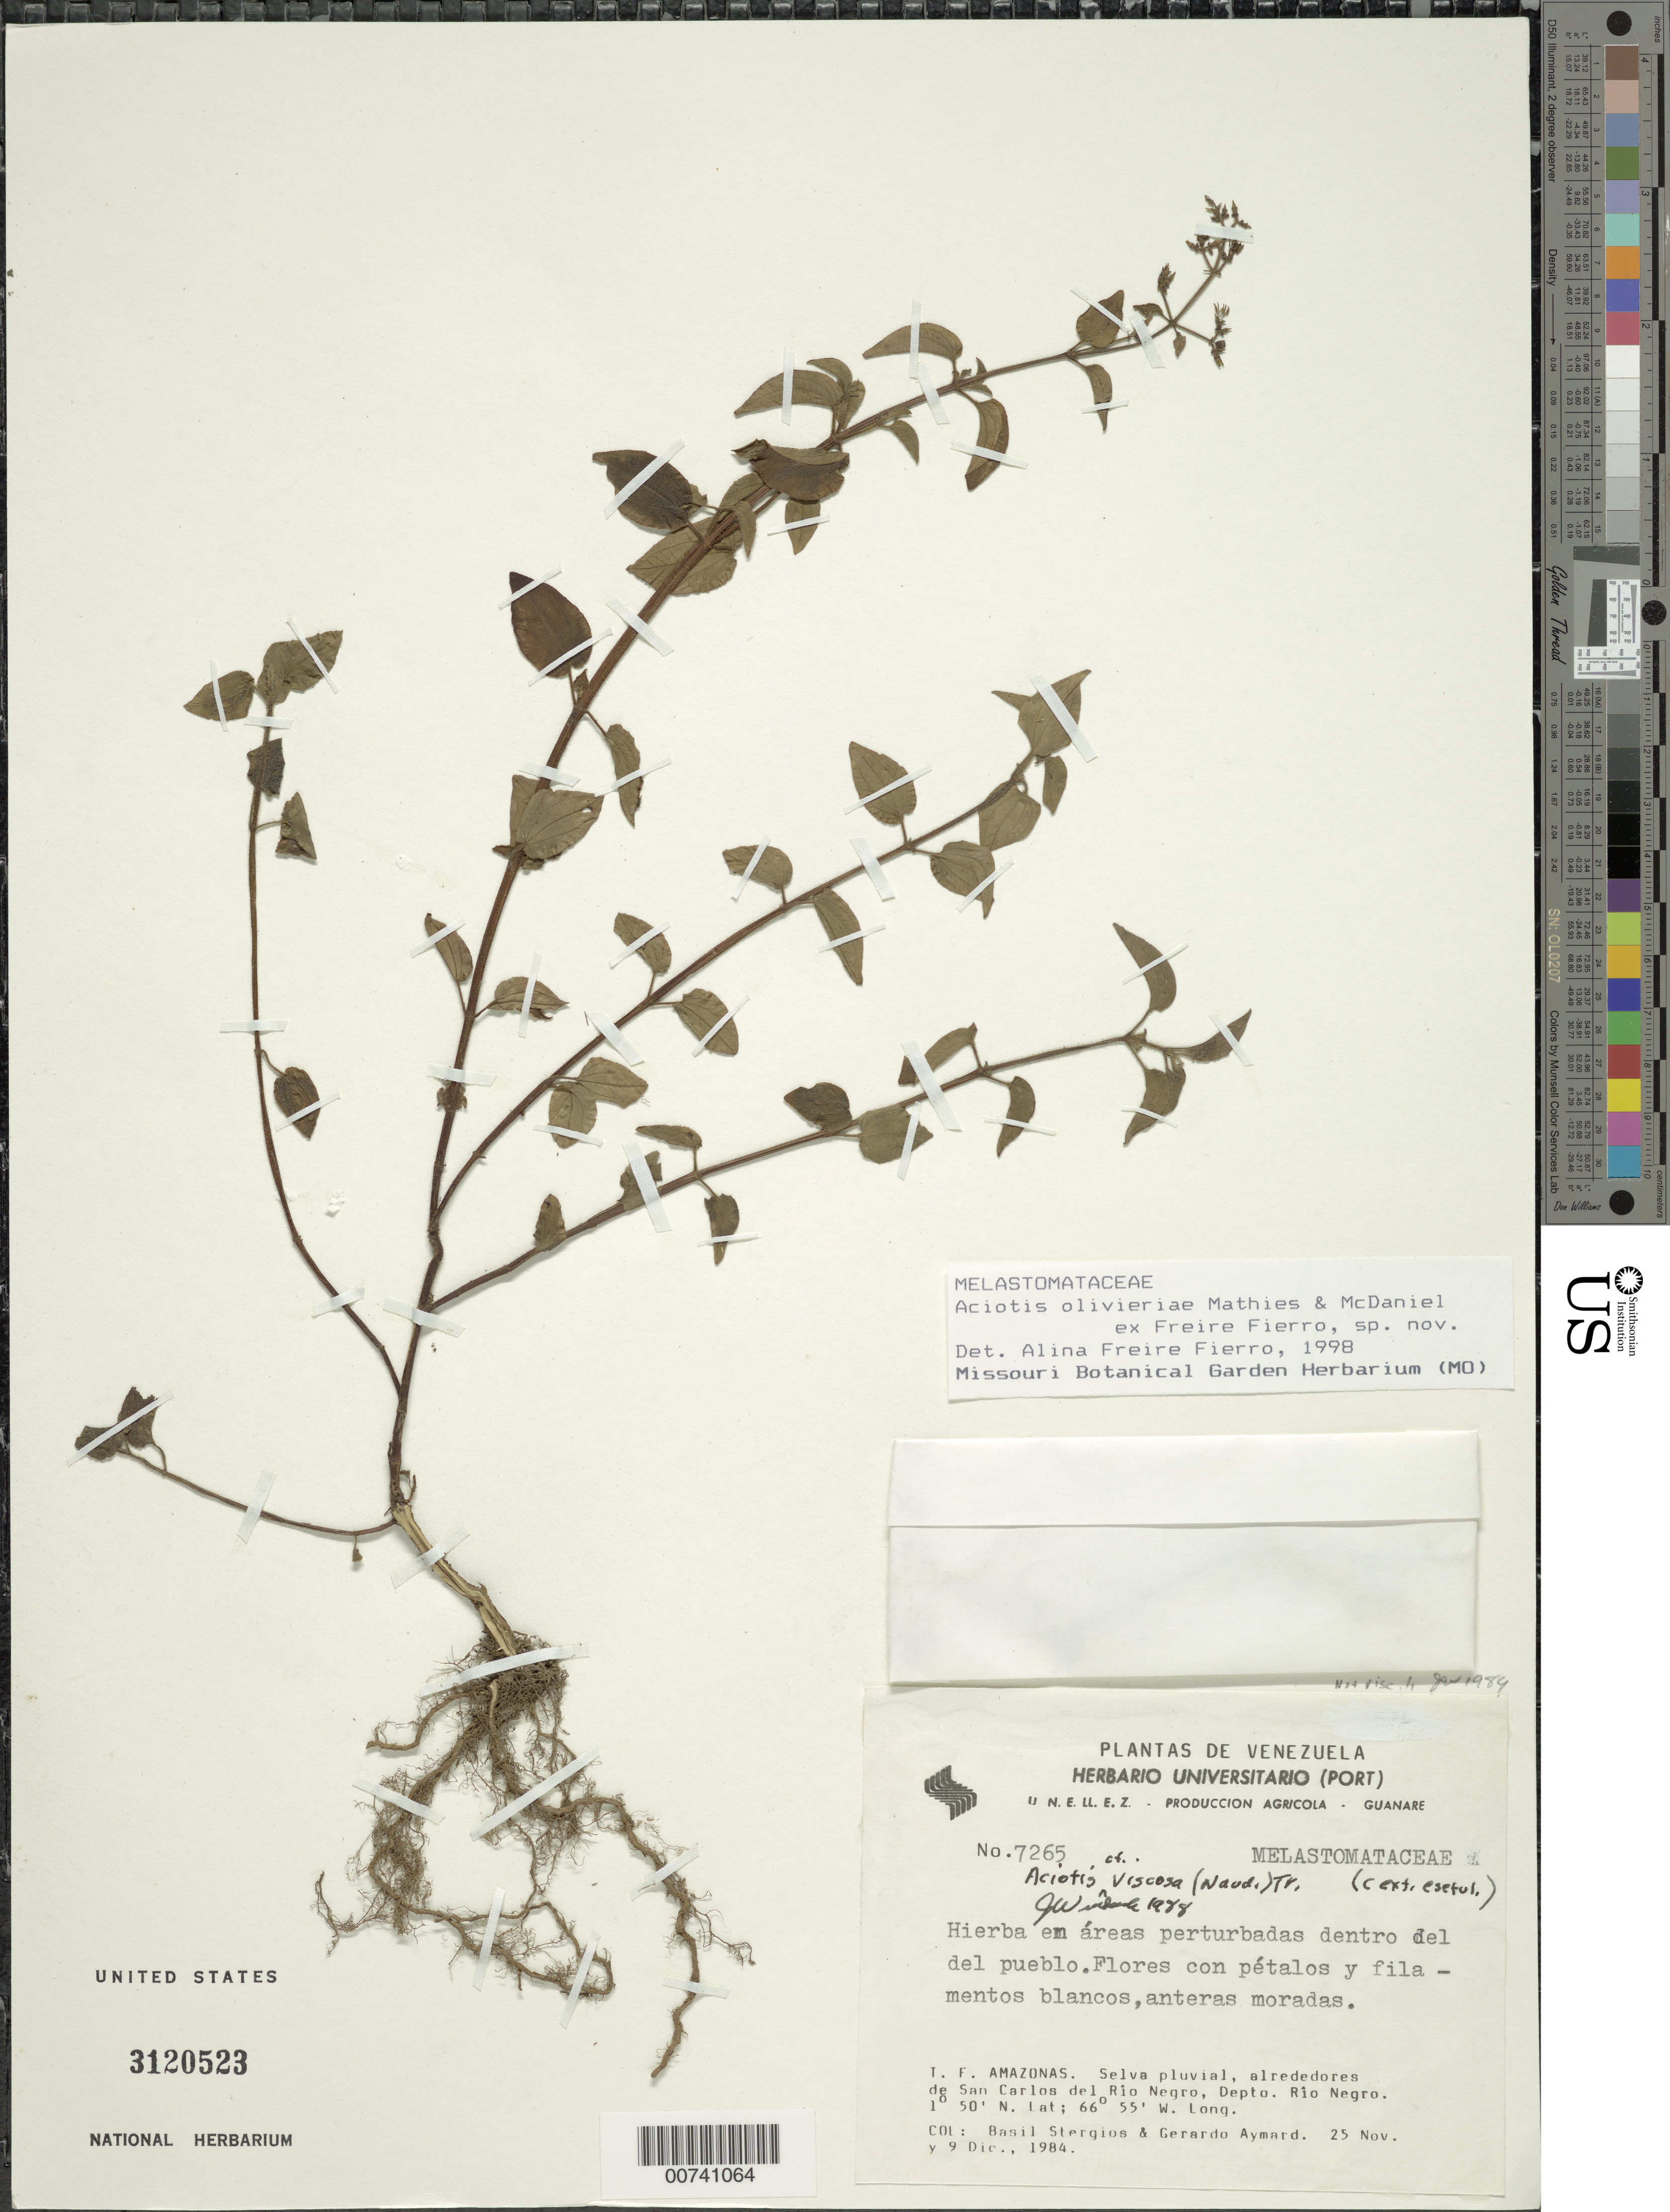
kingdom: Plantae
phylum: Tracheophyta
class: Magnoliopsida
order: Myrtales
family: Melastomataceae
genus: Aciotis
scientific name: Aciotis olivieriana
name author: Freire-Fierro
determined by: Freire-Fierro, A.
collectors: B. G. Stergios & G. A. Aymard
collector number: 7265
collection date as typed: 25-Nov-84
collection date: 1984-11-25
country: Venezuela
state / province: Amazonas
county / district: Río Negro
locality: San Carlos de Río Negro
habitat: Rainforest, disturbed areas in town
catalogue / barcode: US 3120523